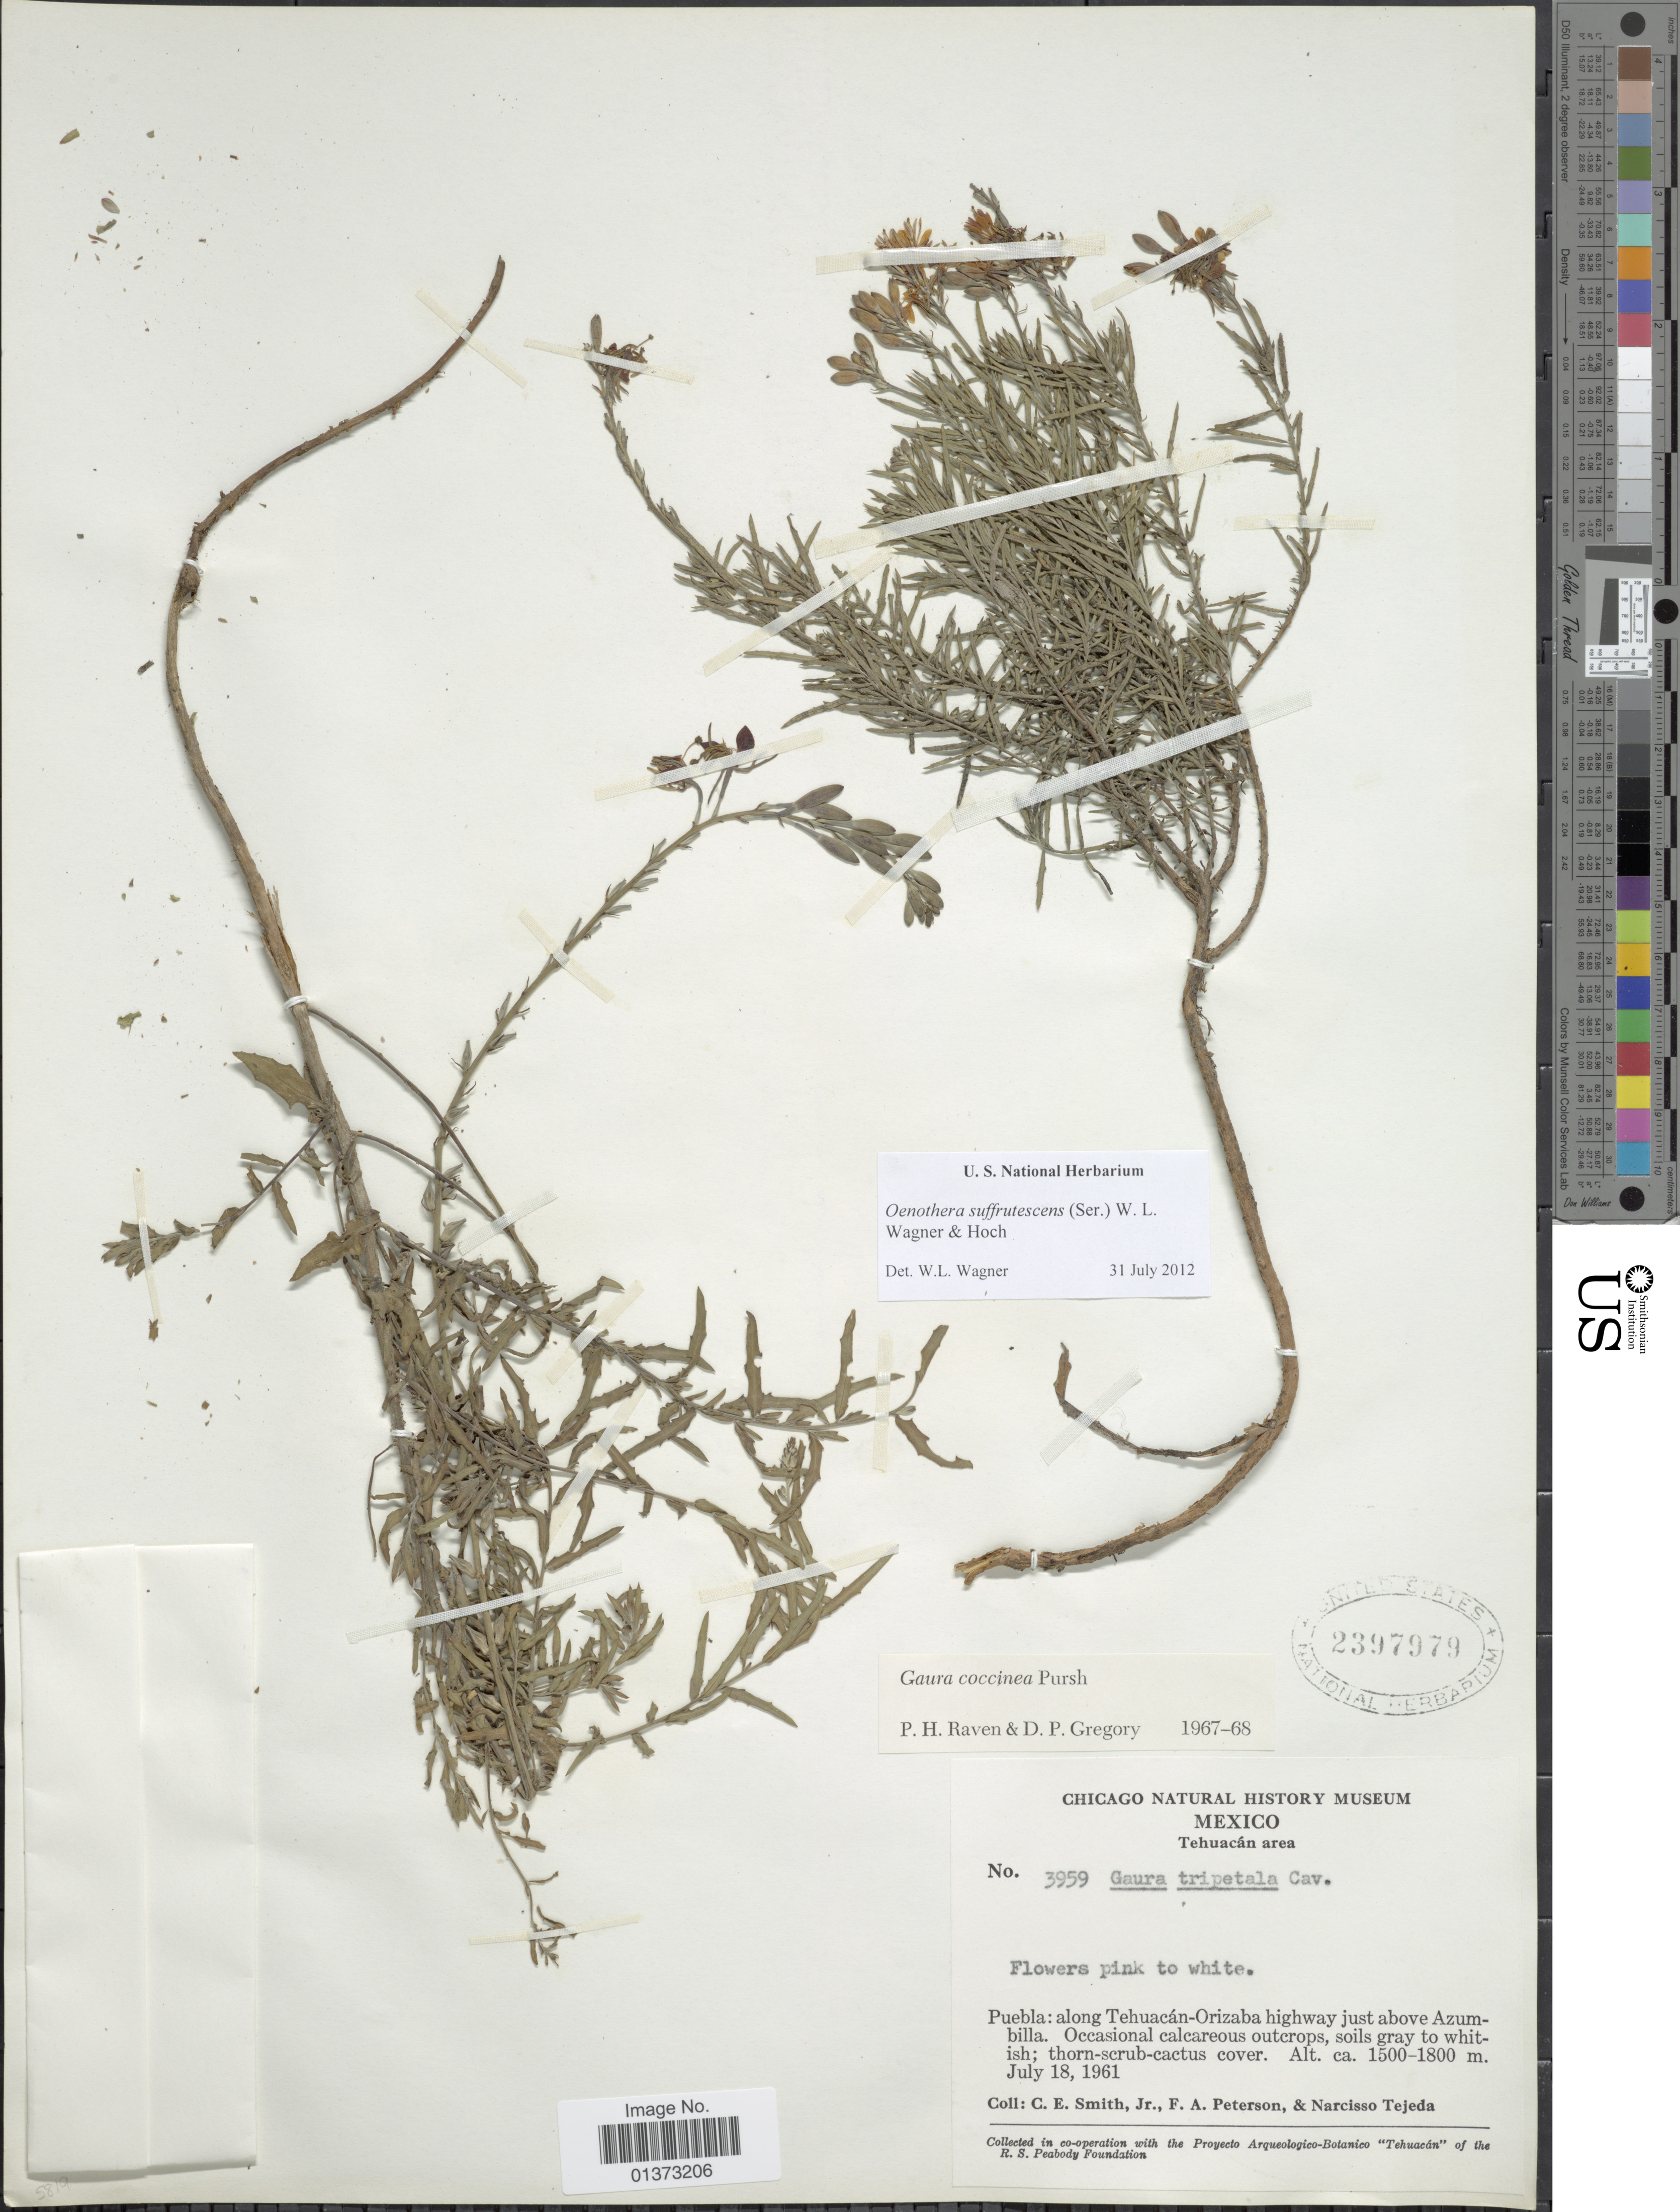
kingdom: Plantae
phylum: Tracheophyta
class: Magnoliopsida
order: Myrtales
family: Onagraceae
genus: Oenothera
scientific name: Oenothera suffrutescens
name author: (Ser.) W.L. Wagner & Hoch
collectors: C. E. Smith Jr., F. A. Peterson & N. Tejeda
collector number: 3959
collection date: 1961-07-18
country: Mexico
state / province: Puebla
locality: Tehuacán area, along Tehuacán-Orizaba highway just above Azumbilla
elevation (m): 1500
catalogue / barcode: US 2397979